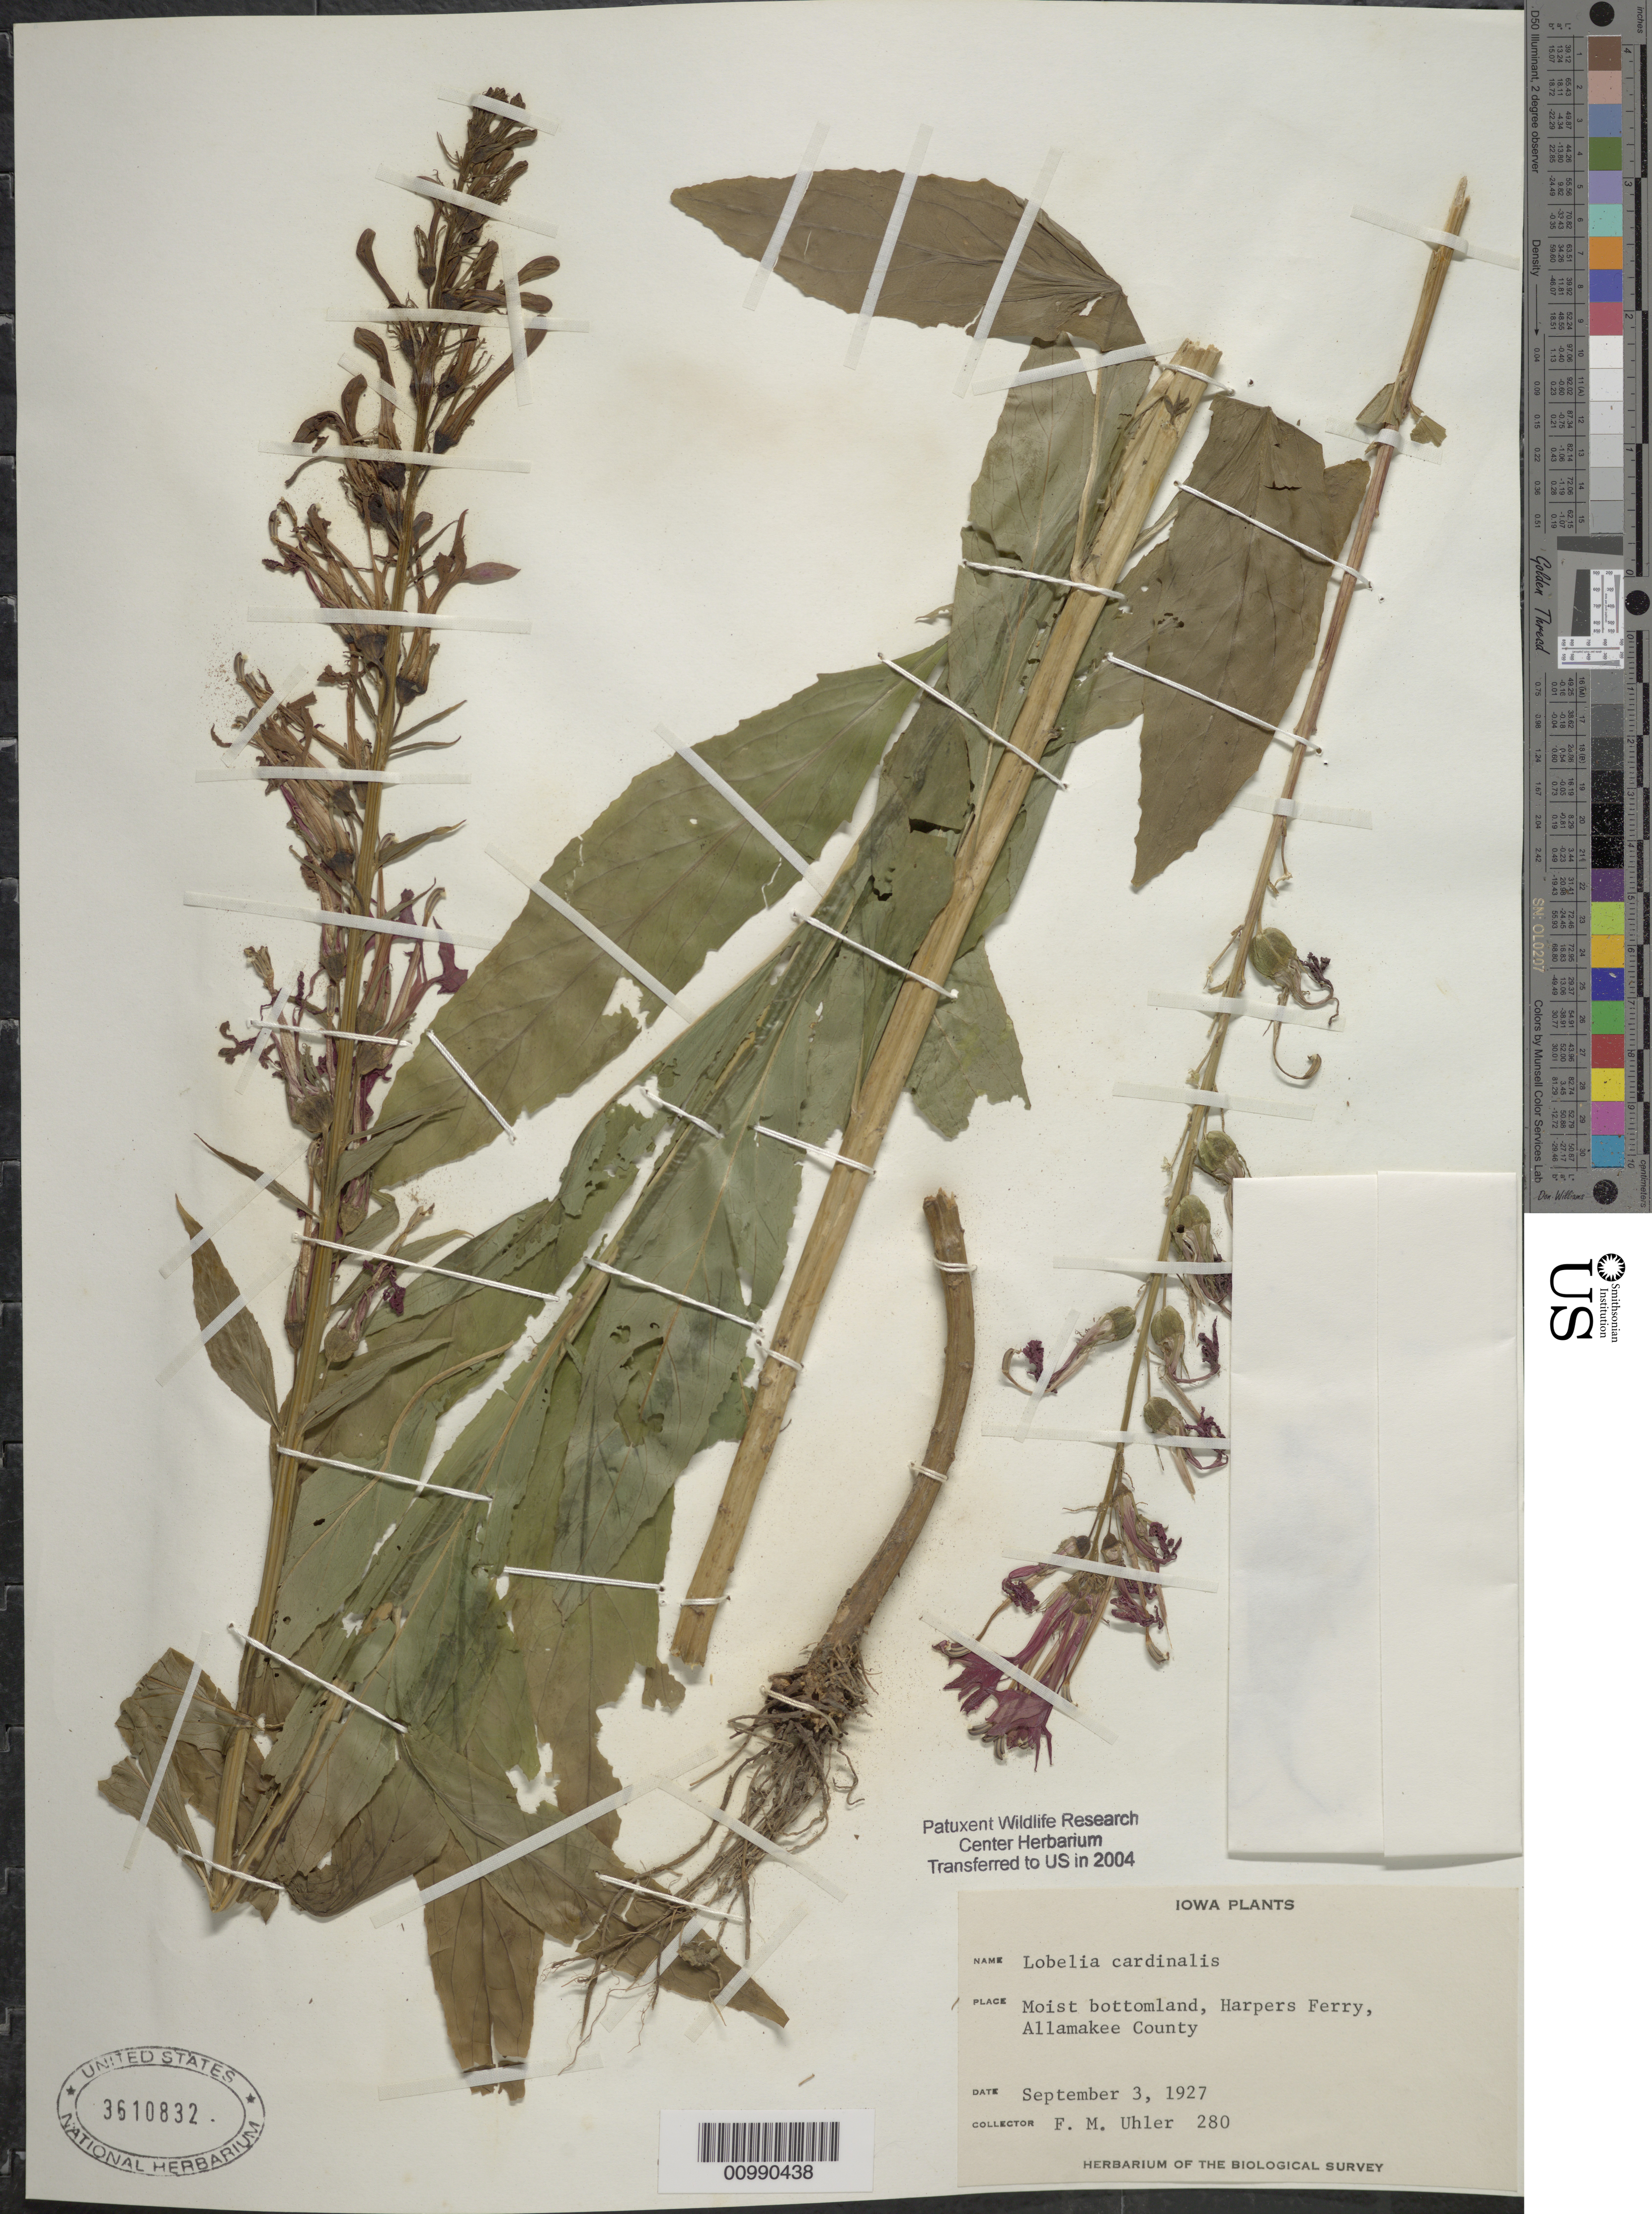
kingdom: Plantae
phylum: Tracheophyta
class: Magnoliopsida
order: Asterales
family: Campanulaceae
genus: Lobelia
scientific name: Lobelia cardinalis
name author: L.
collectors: F. M. Uhler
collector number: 280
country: United States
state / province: Iowa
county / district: Allamakee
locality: Harpers Ferry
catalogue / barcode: US 3610832